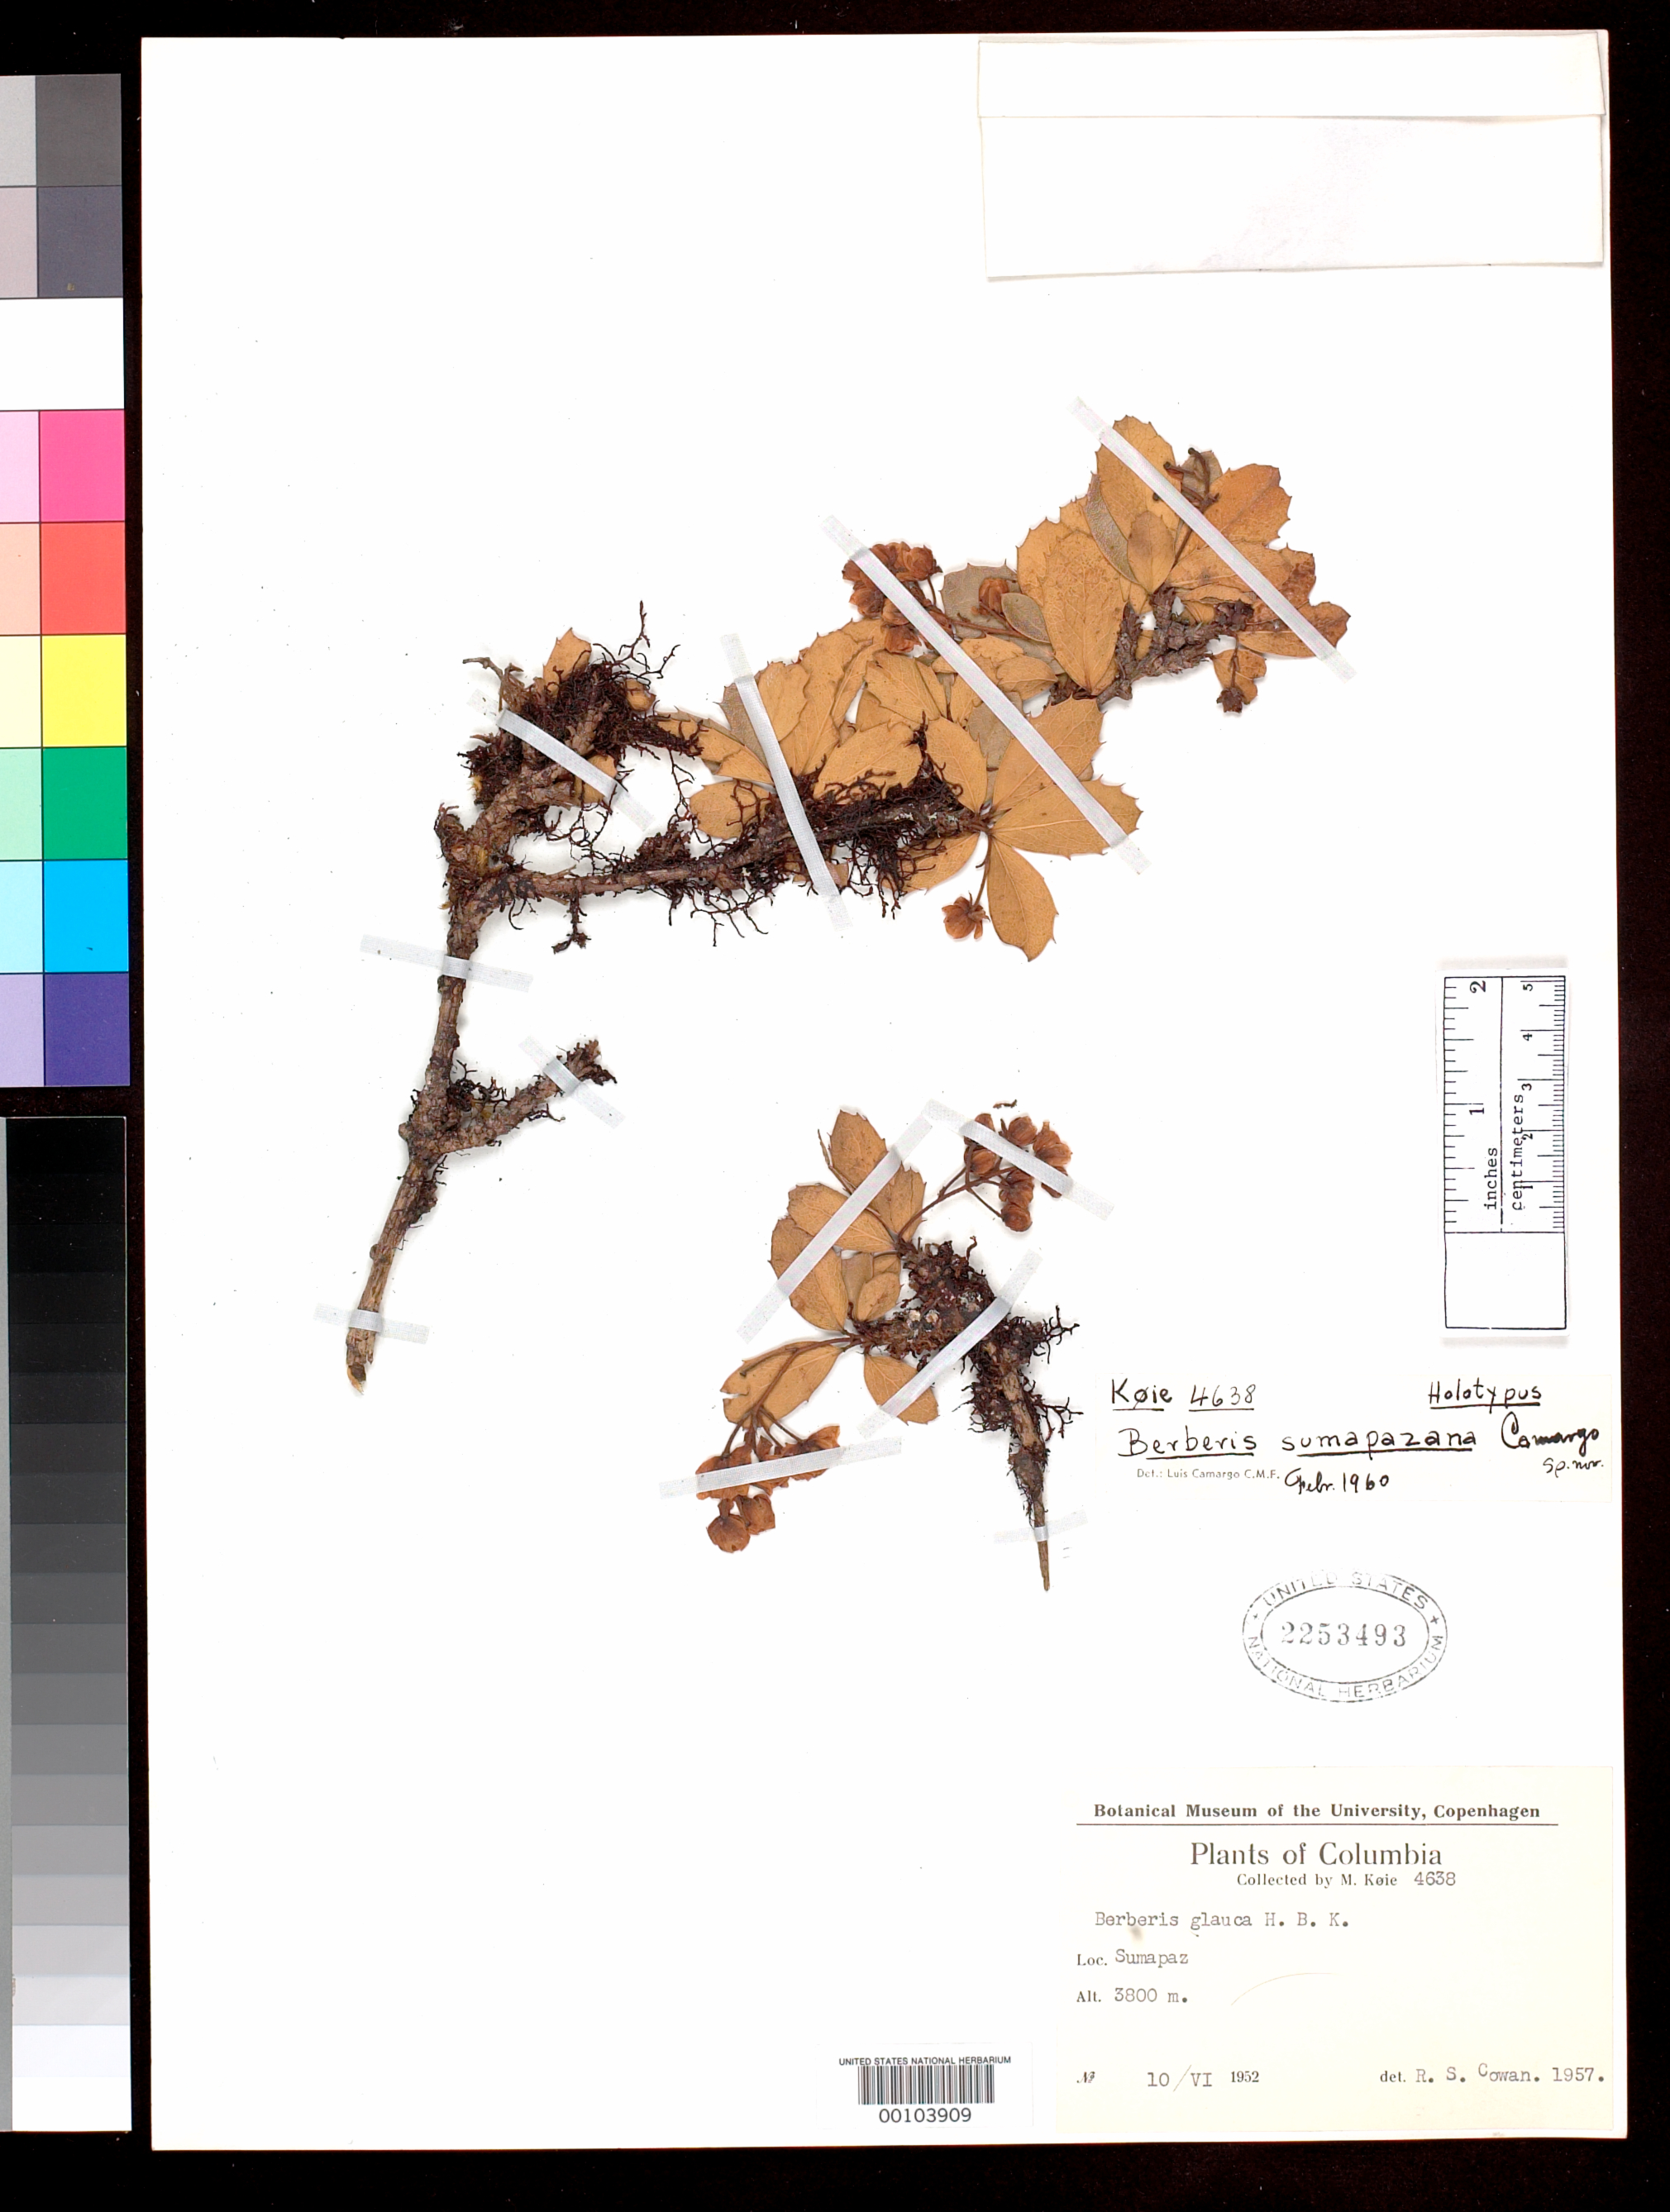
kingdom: Plantae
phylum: Tracheophyta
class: Magnoliopsida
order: Ranunculales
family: Berberidaceae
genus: Berberis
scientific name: Berberis sumapazana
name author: L.A. Camargo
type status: Holotype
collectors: M. Koje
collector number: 4638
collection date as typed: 10 Jun 1952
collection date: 1952-06-10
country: Colombia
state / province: Cundinamarca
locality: Sumapaz.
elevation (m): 800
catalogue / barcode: US 2253493